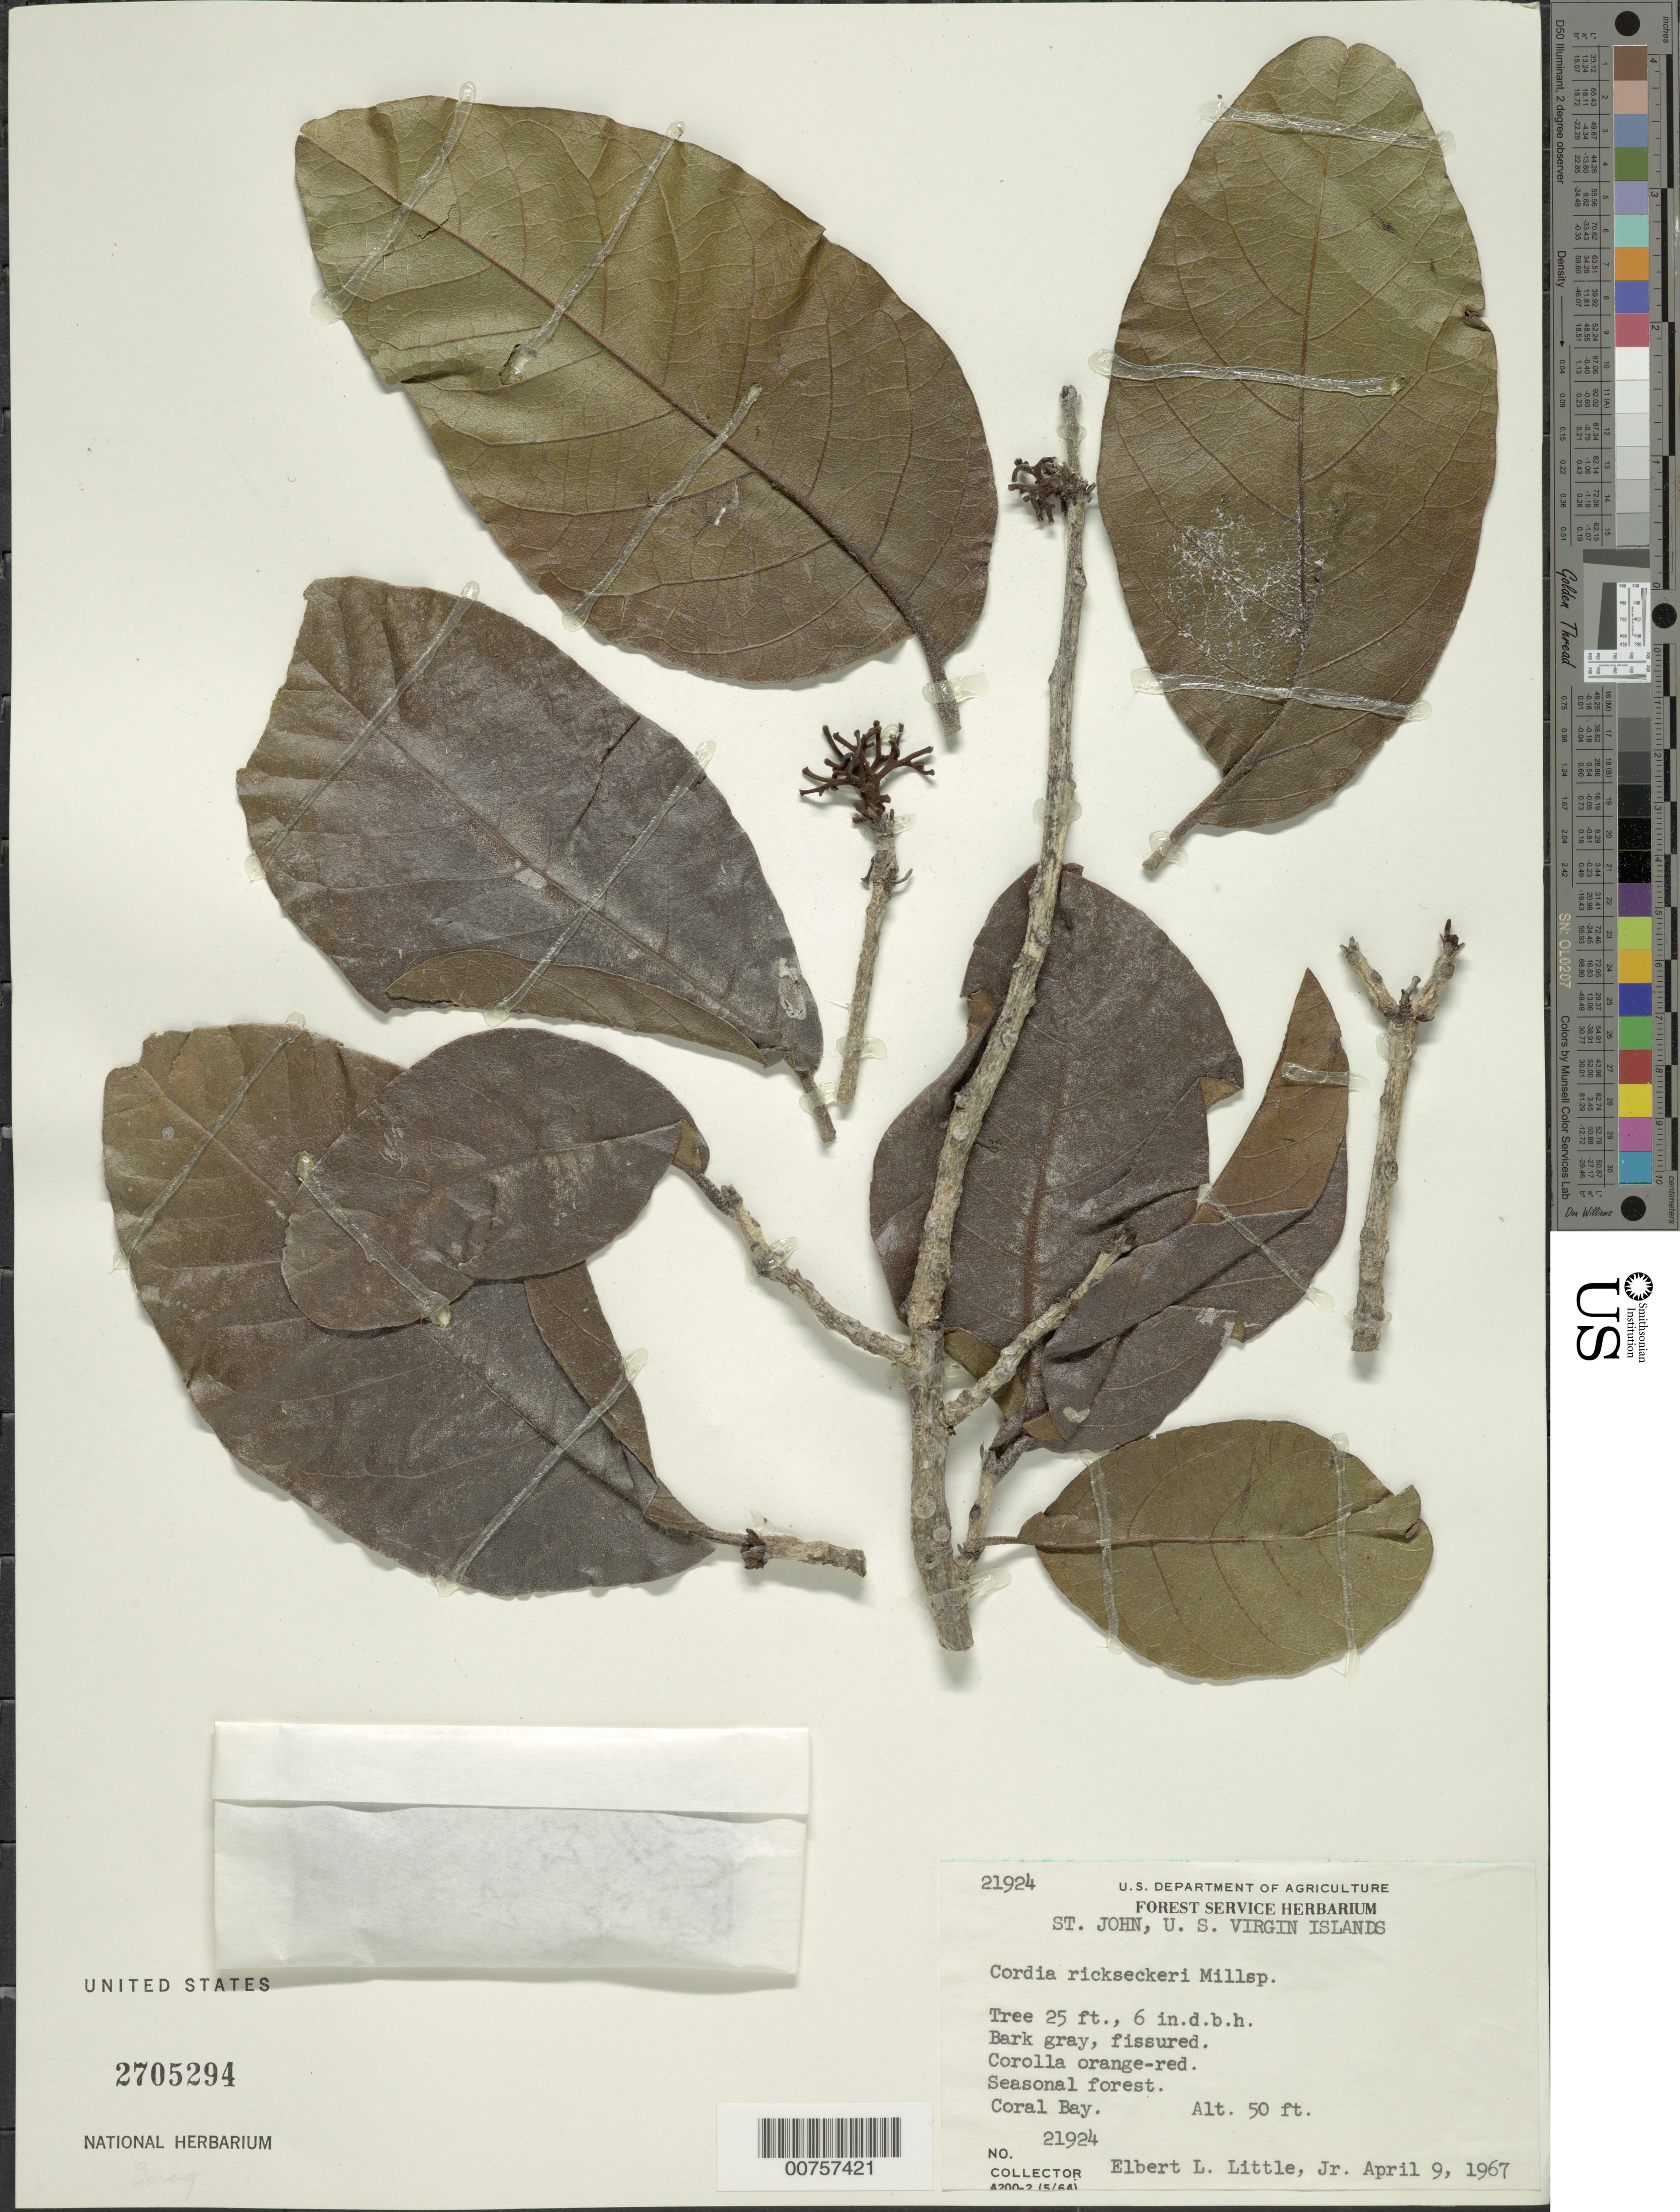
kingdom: Plantae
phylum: Tracheophyta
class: Magnoliopsida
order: Boraginales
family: Cordiaceae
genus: Cordia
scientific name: Cordia rickseckeri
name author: Millsp.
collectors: E. L. Little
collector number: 21924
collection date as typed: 09 Apr 1967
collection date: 1967-04-09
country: U.S. Virgin Islands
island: St. John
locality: Coral Bay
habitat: Seasonal forest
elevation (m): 15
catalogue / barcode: US 2705294